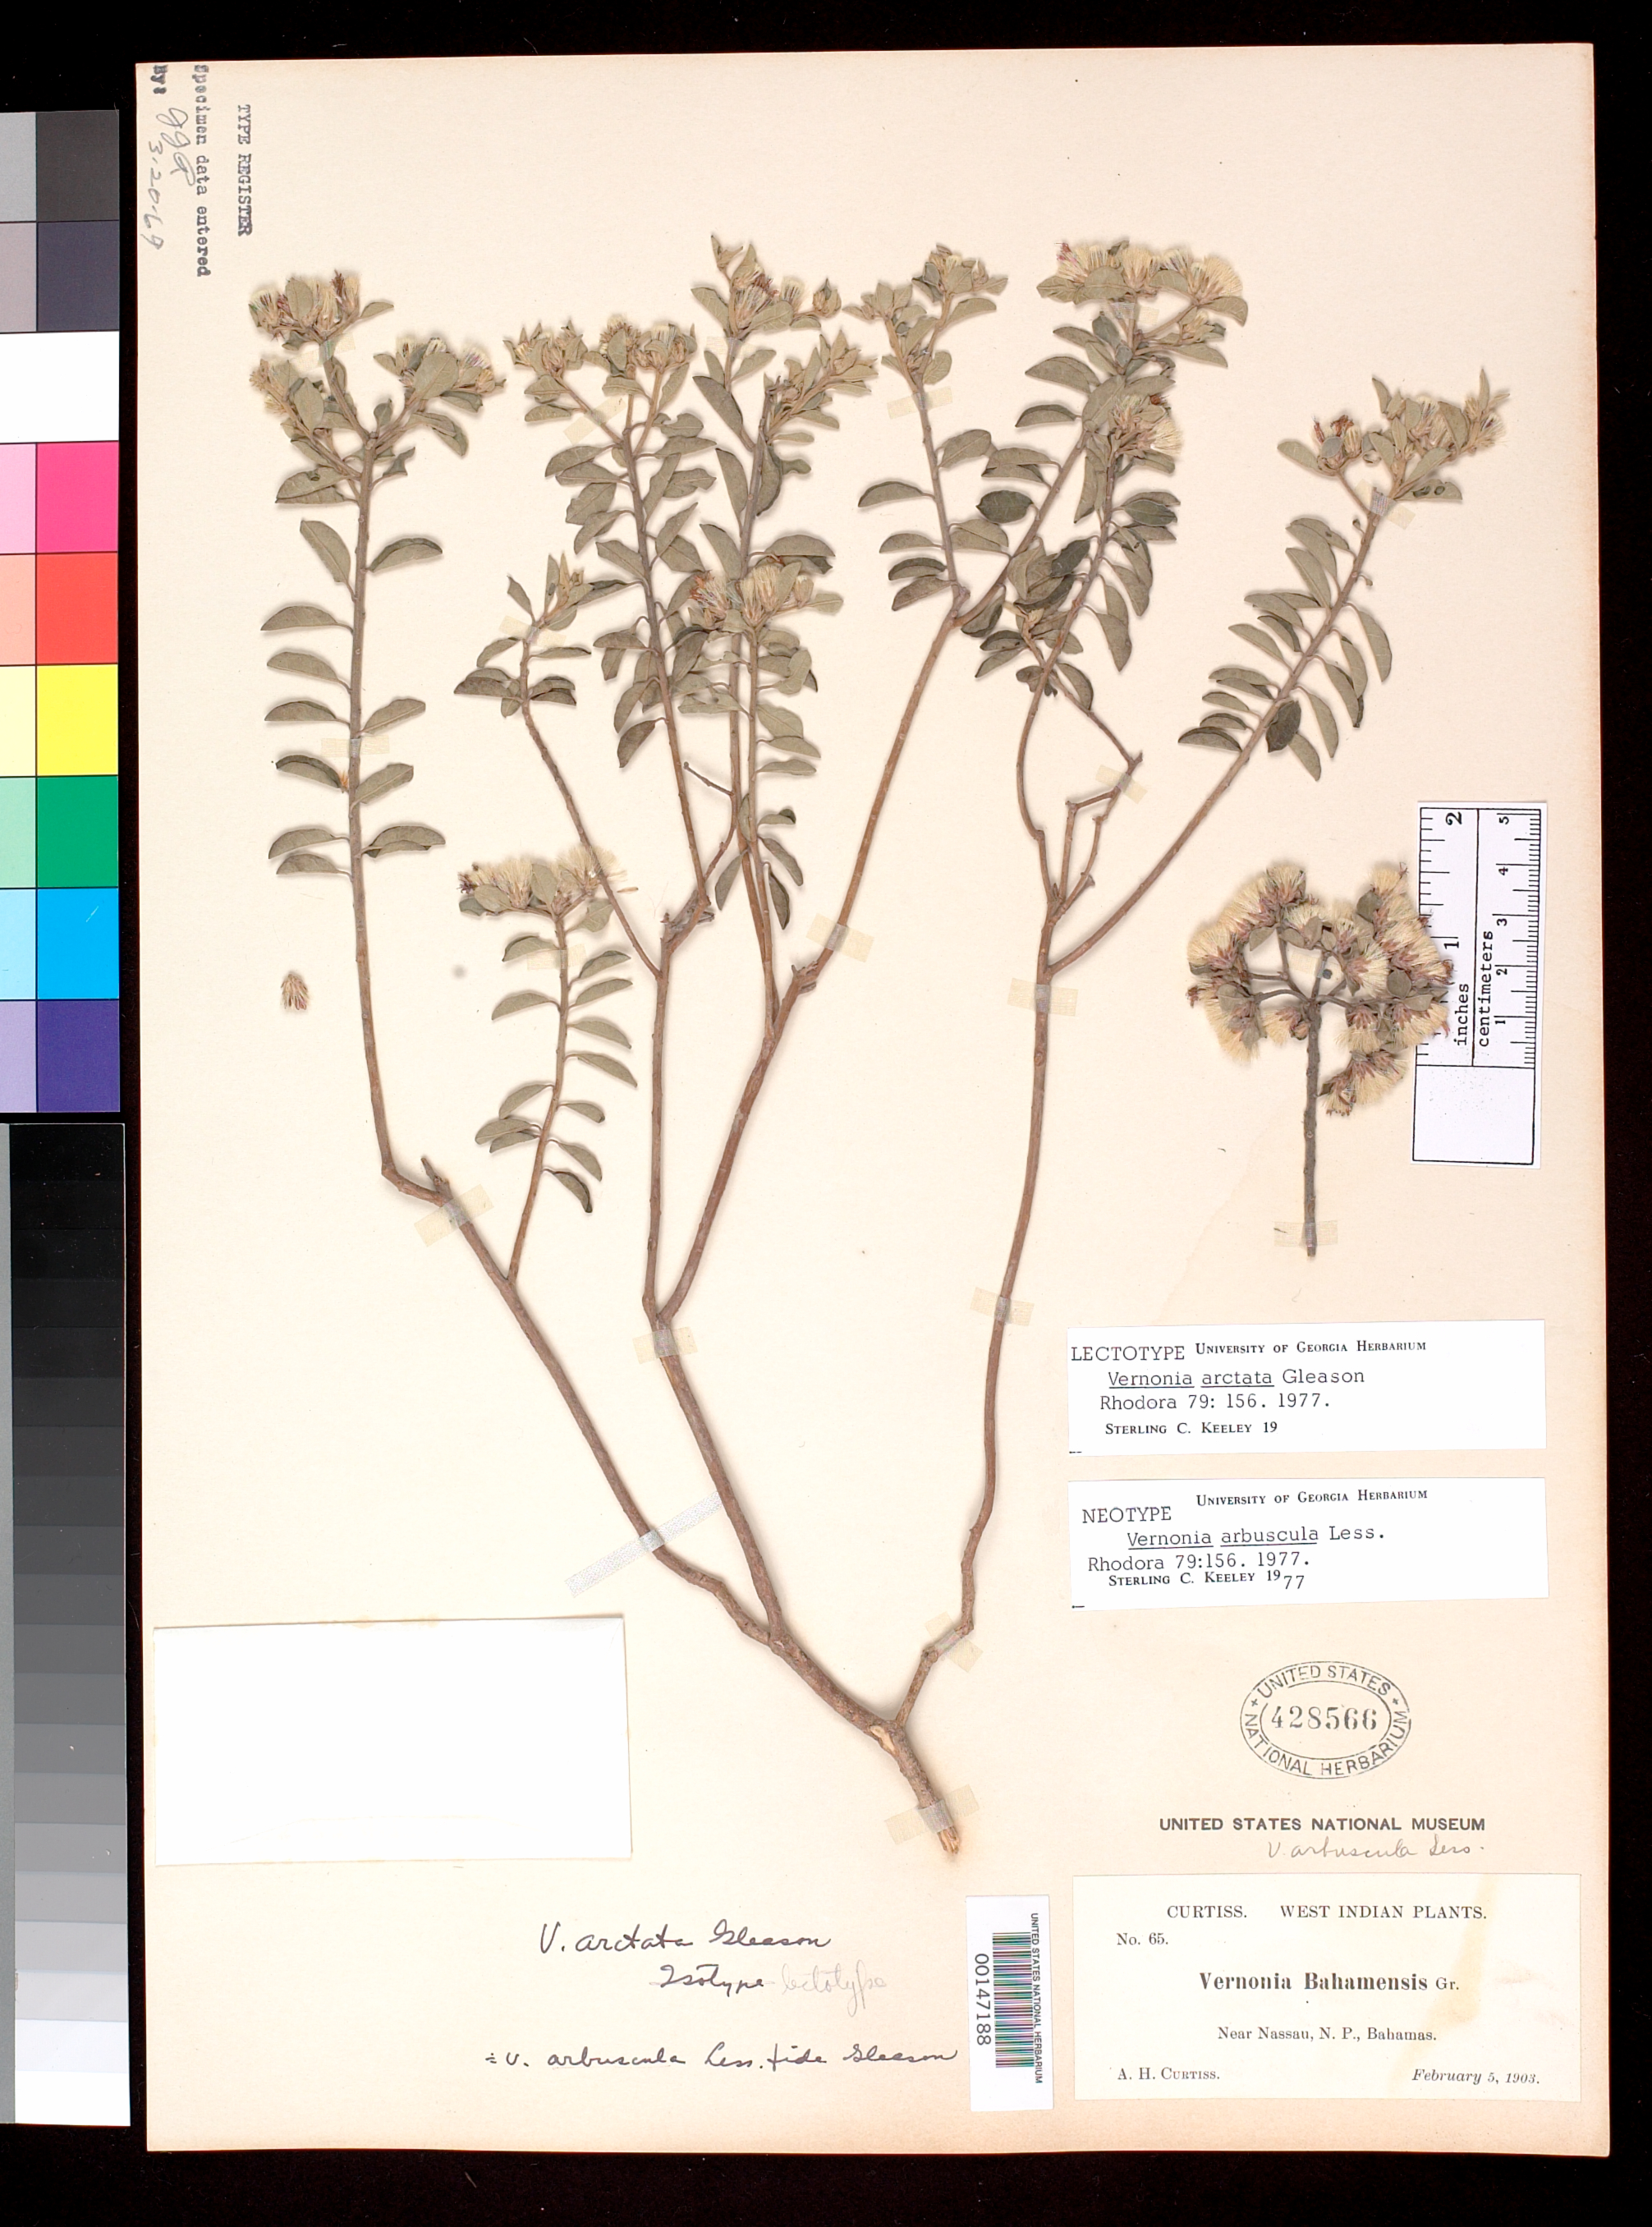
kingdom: Plantae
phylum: Tracheophyta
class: Magnoliopsida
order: Asterales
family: Asteraceae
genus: Vernonia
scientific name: Vernonia arctata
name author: Gleason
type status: Neotype; Isotype; Isolectotype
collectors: A. H. Curtiss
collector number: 65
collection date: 1903-02-05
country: Bahamas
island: New Providence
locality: Near Nassau, N.P., Bahamas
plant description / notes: Annotated as "lectotype" of Vernonia arctata Gleason by S.C. Keeley (1977), as is the duplicate at F. Oddly, Keeley & Jones (1977) cite "isolectotypes" (F, GH, US, MO) without designating a lectotype herbarium. Lectotypification is probably superfluous as the duplicate at NY (not cited by Keeley & Jones!) was originally annotated "Type" by Gleason (?) and is probably the holotype; protologue, "The specimens cited are all in the herbarium of the New York Botanical Garden."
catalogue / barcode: US 428566